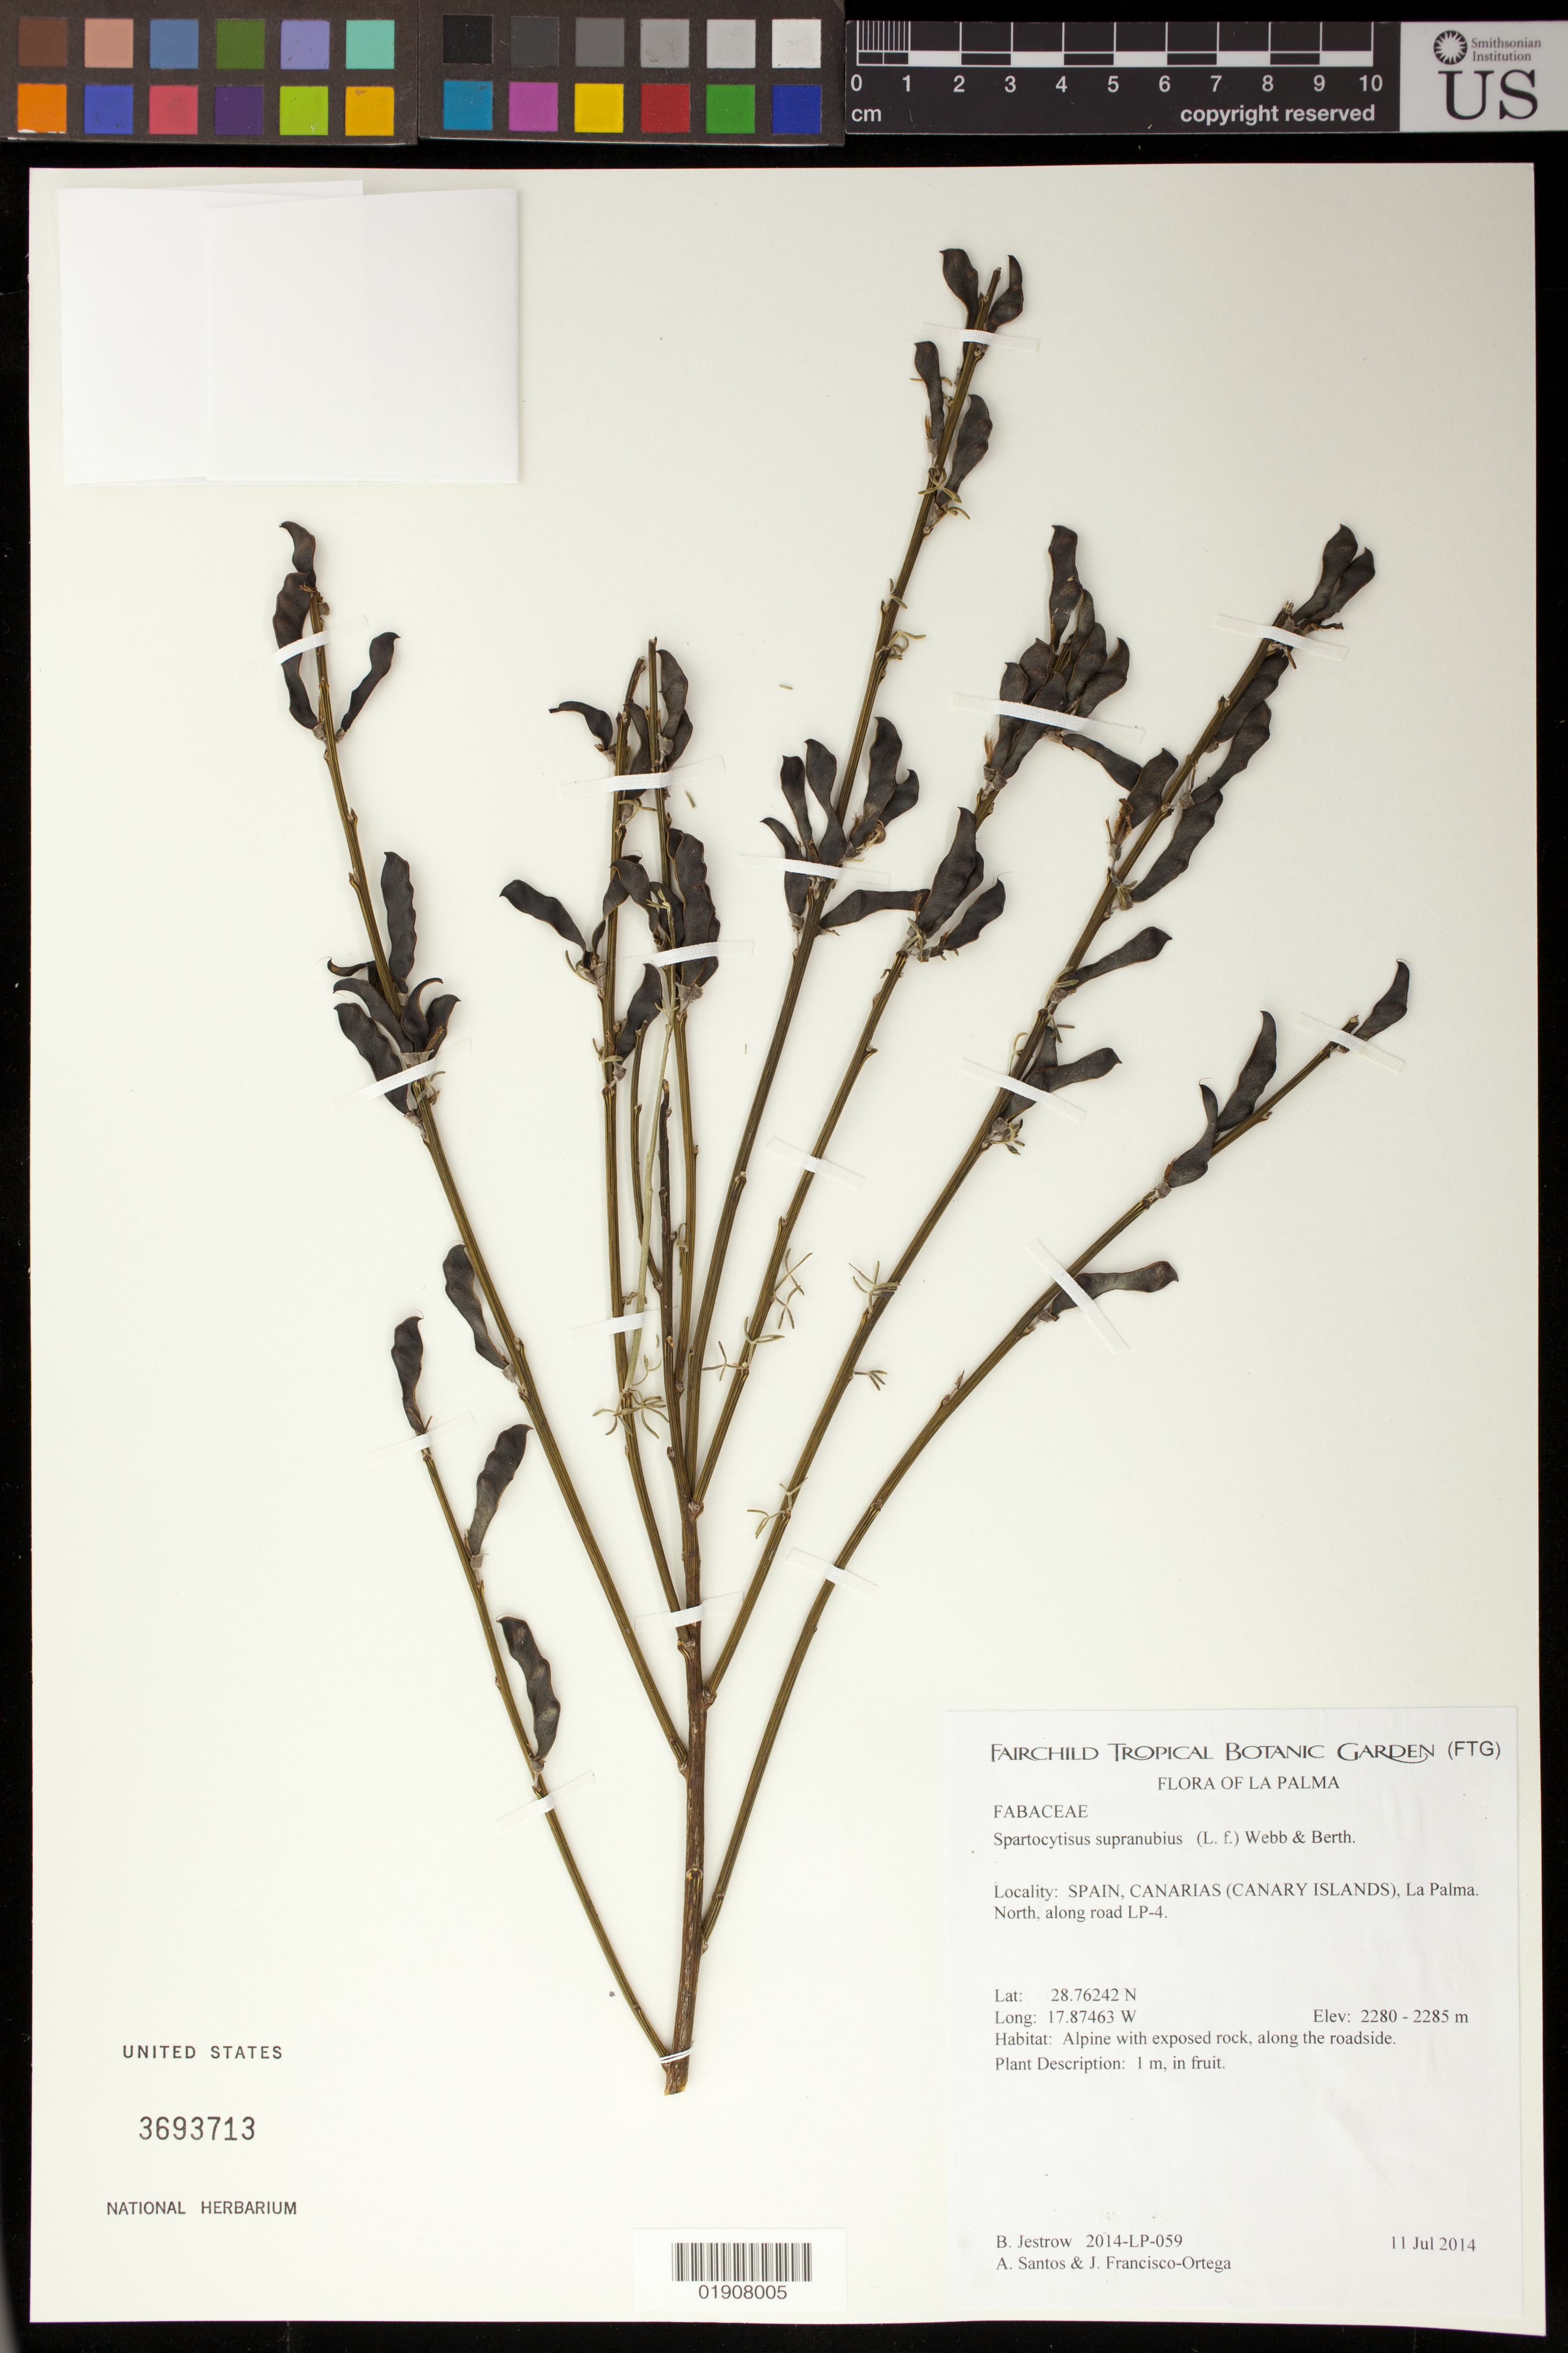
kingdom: Plantae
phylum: Tracheophyta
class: Magnoliopsida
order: Fabales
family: Fabaceae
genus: Cytisus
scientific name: Cytisus supranubius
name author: (L. f.) Kuntze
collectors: B. Jestrow, A. Santos & J. Francisco-Ortega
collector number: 2014-LP-059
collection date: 2014-07-11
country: Spain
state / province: Canarias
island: La Palma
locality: Canary Islands, La Palma. North, along road LP-4.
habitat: Alpine with exposed rock, along the roadside.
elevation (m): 2280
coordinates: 28.76242 N, 17.87463 W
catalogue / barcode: US 3693713